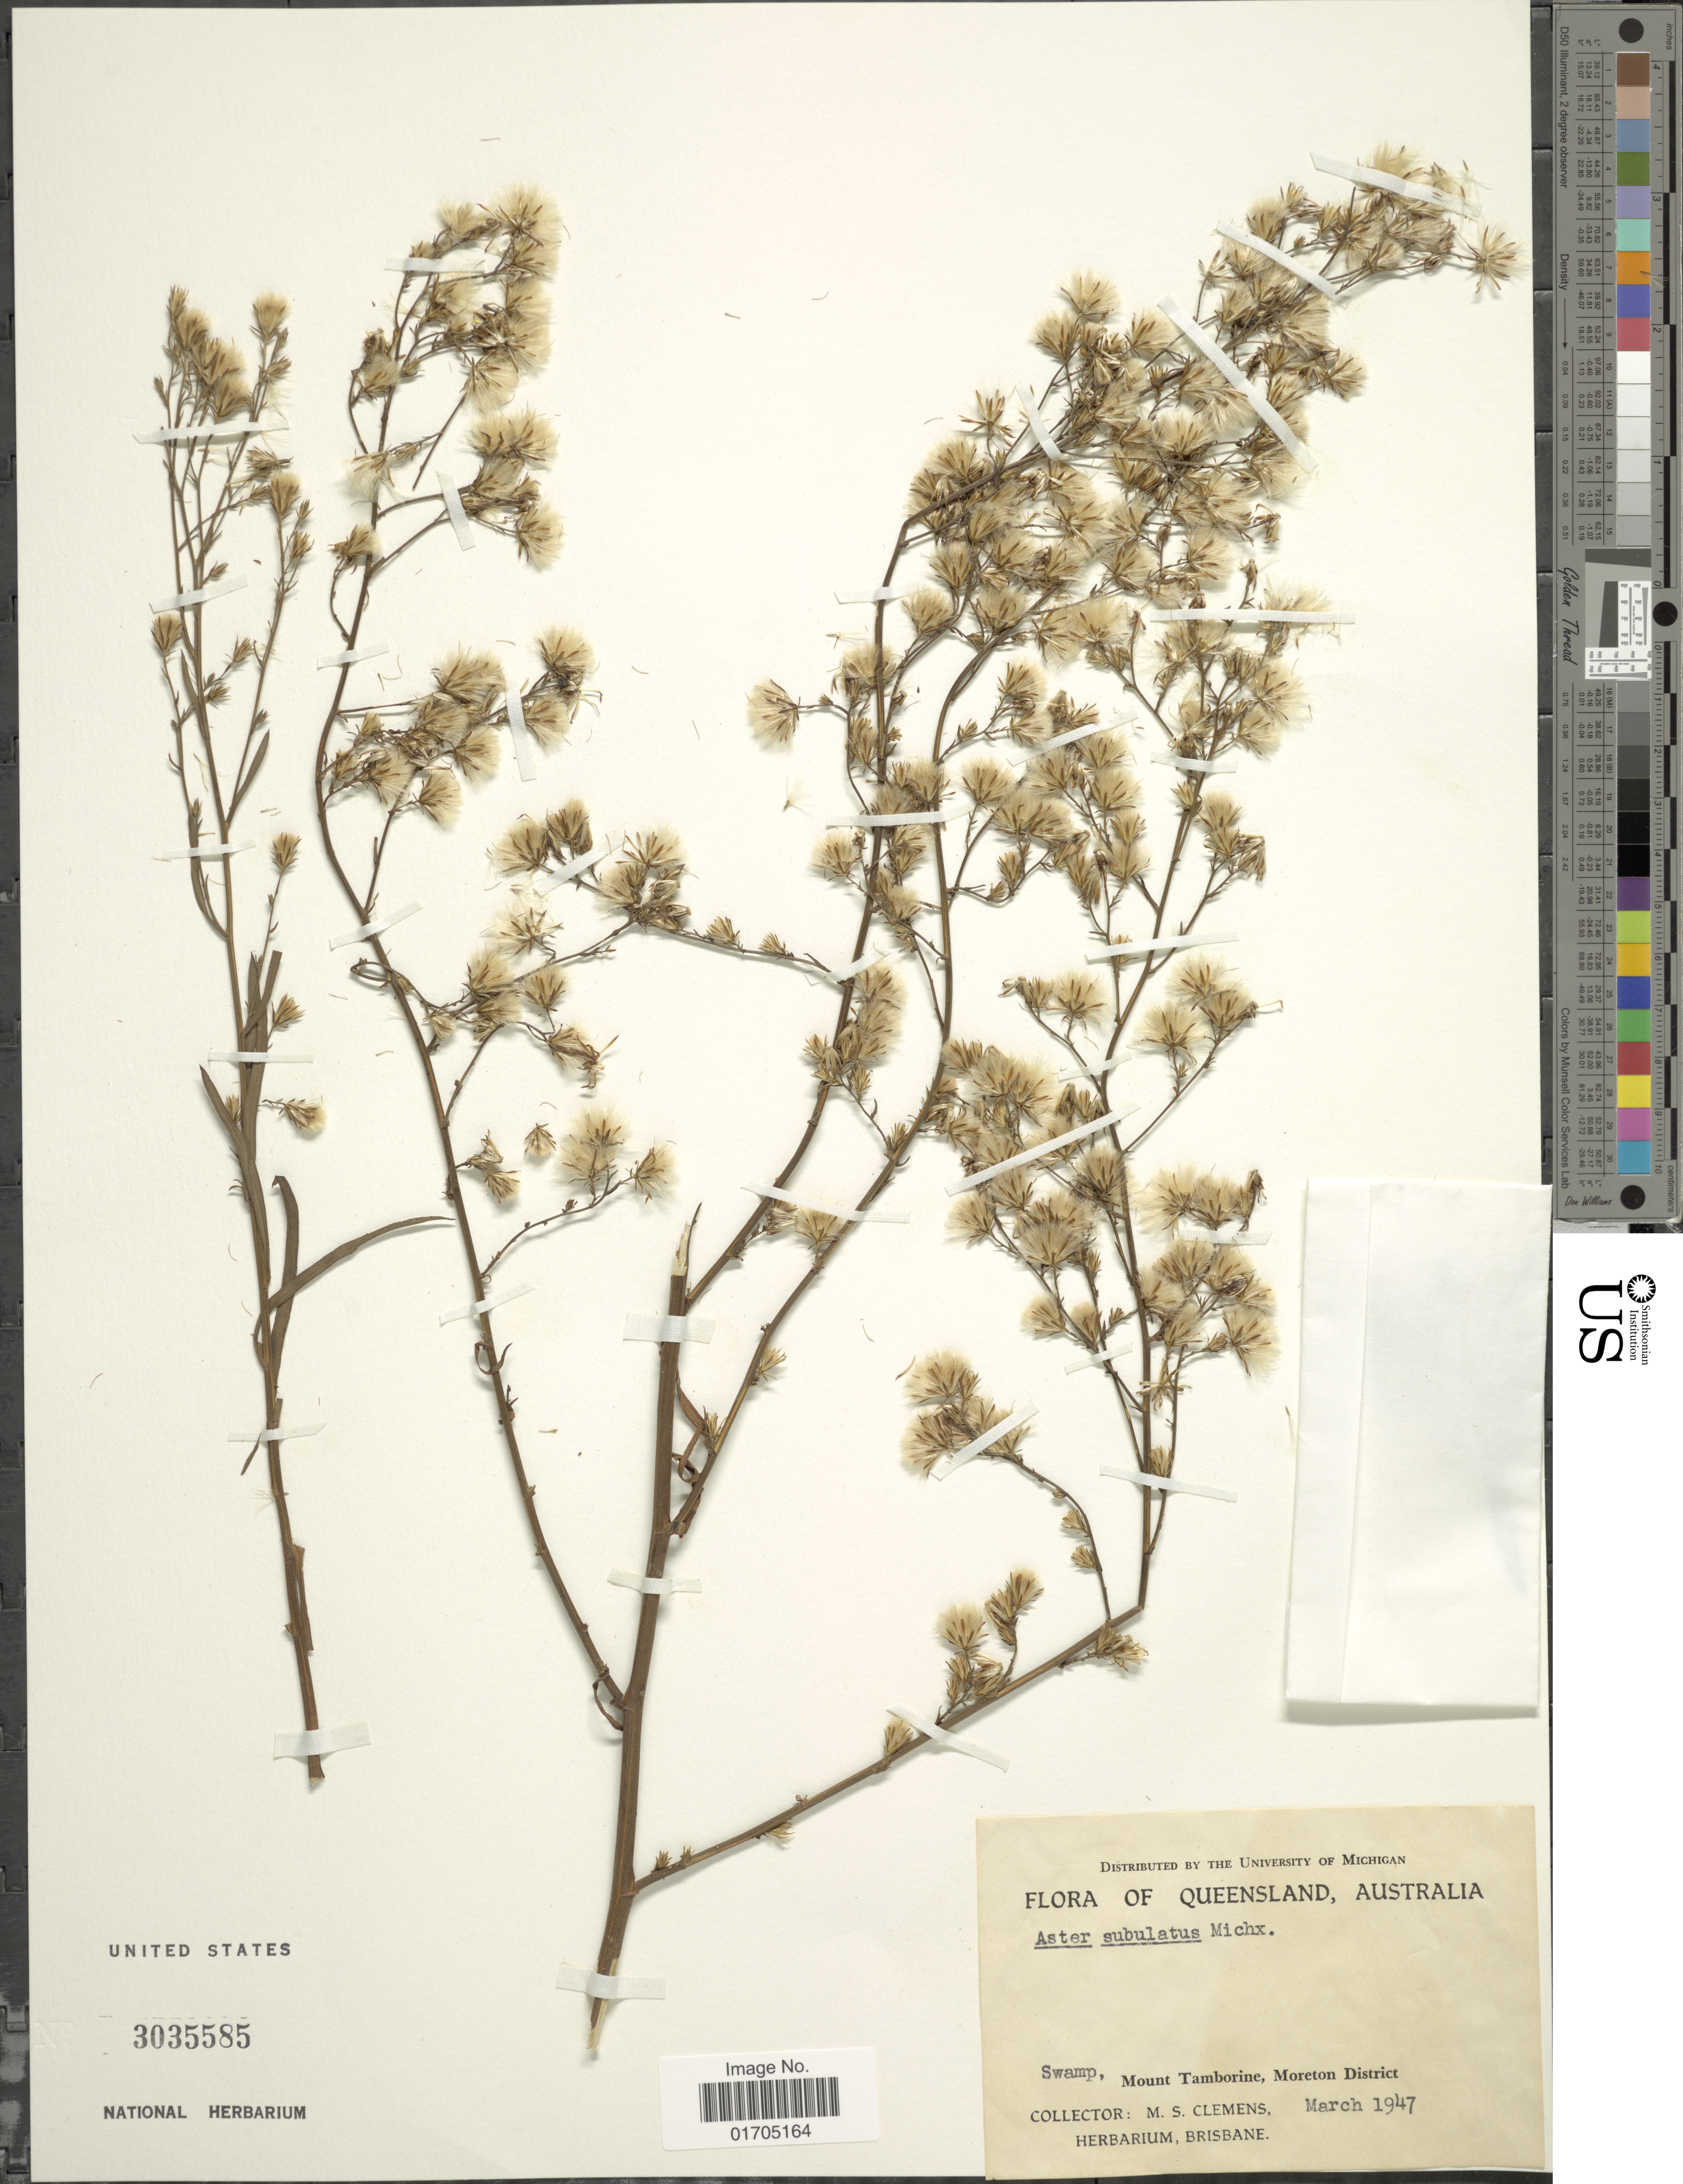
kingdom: Plantae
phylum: Tracheophyta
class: Magnoliopsida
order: Asterales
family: Asteraceae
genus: Symphyotrichum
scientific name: Symphyotrichum subulatum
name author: (Michx.) G.L. Nesom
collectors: M. S. Clemens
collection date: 1947-03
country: Australia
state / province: Queensland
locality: Swamp, Mount Tamborine, Moreton District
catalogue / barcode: US 3035585